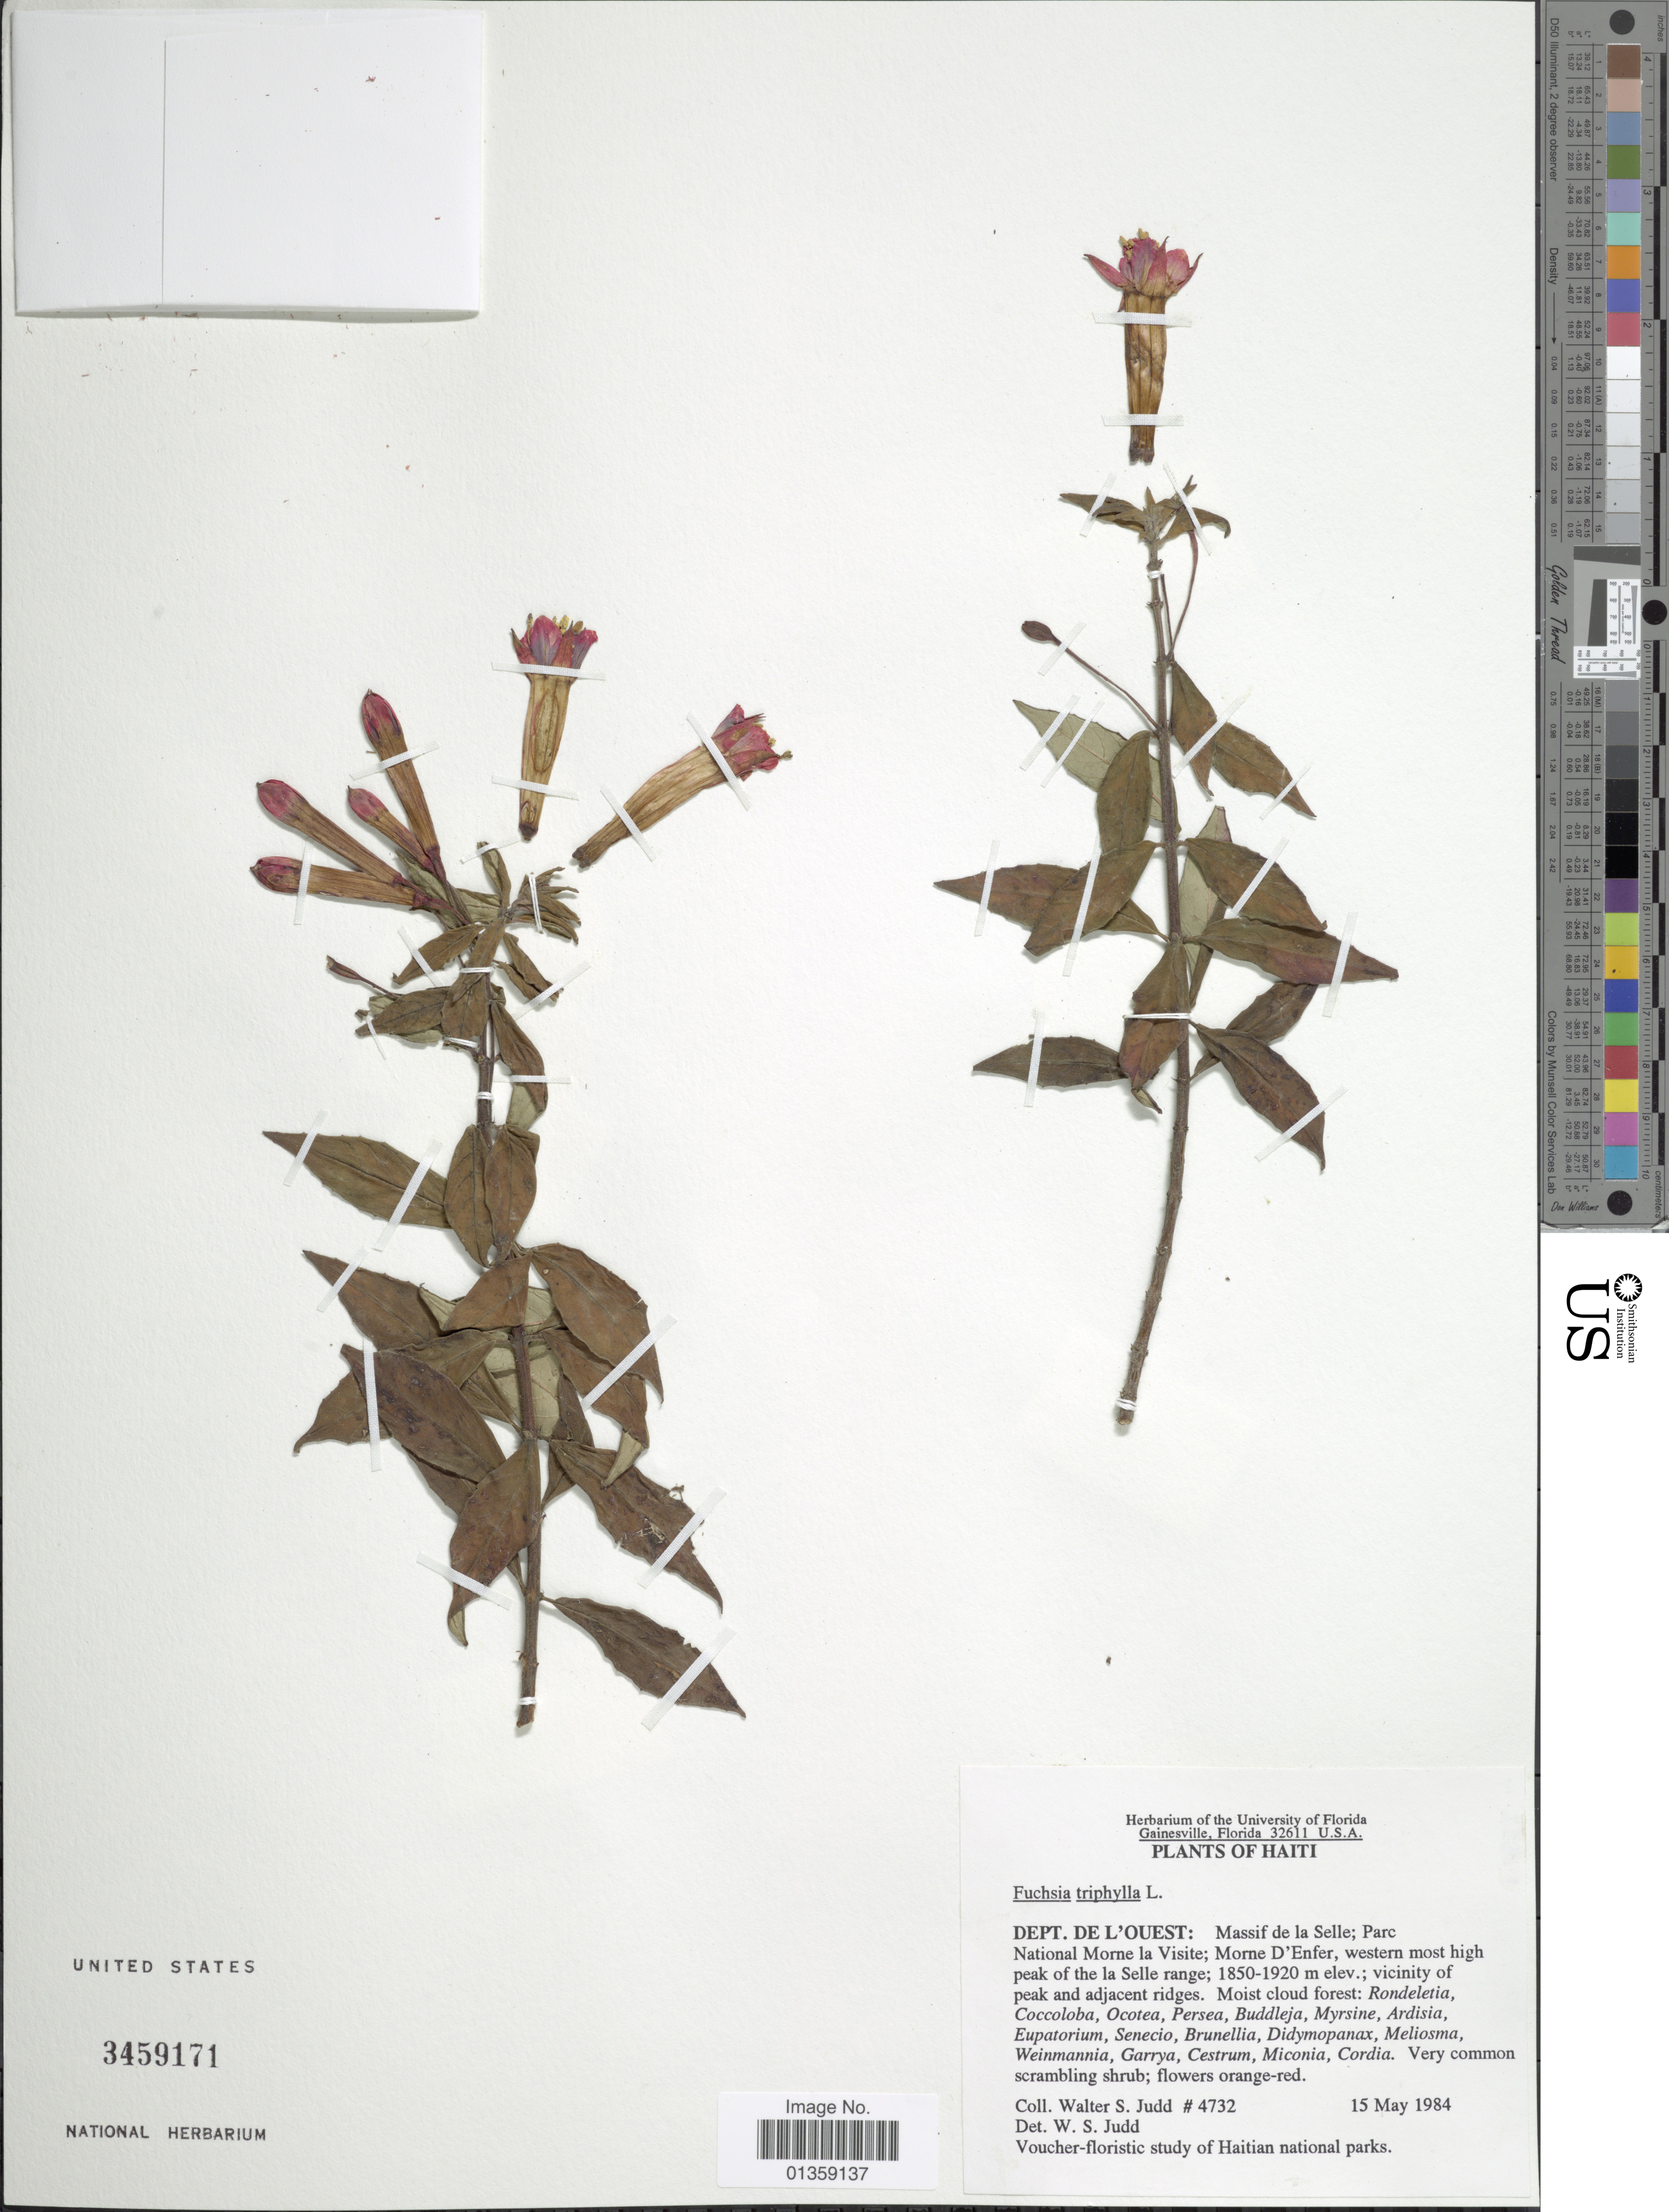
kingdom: Plantae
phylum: Tracheophyta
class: Magnoliopsida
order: Myrtales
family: Onagraceae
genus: Fuchsia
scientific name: Fuchsia triphylla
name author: L.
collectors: W. S. Judd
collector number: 4732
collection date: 1984-05-15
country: Haiti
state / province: Ouest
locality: Massif de la Selle; Parc National Morne la Visite; Morne D' Enfer, western most high peak of the la Selle range; vicinity of peak and adjacent ridges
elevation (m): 1850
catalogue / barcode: US 3459171